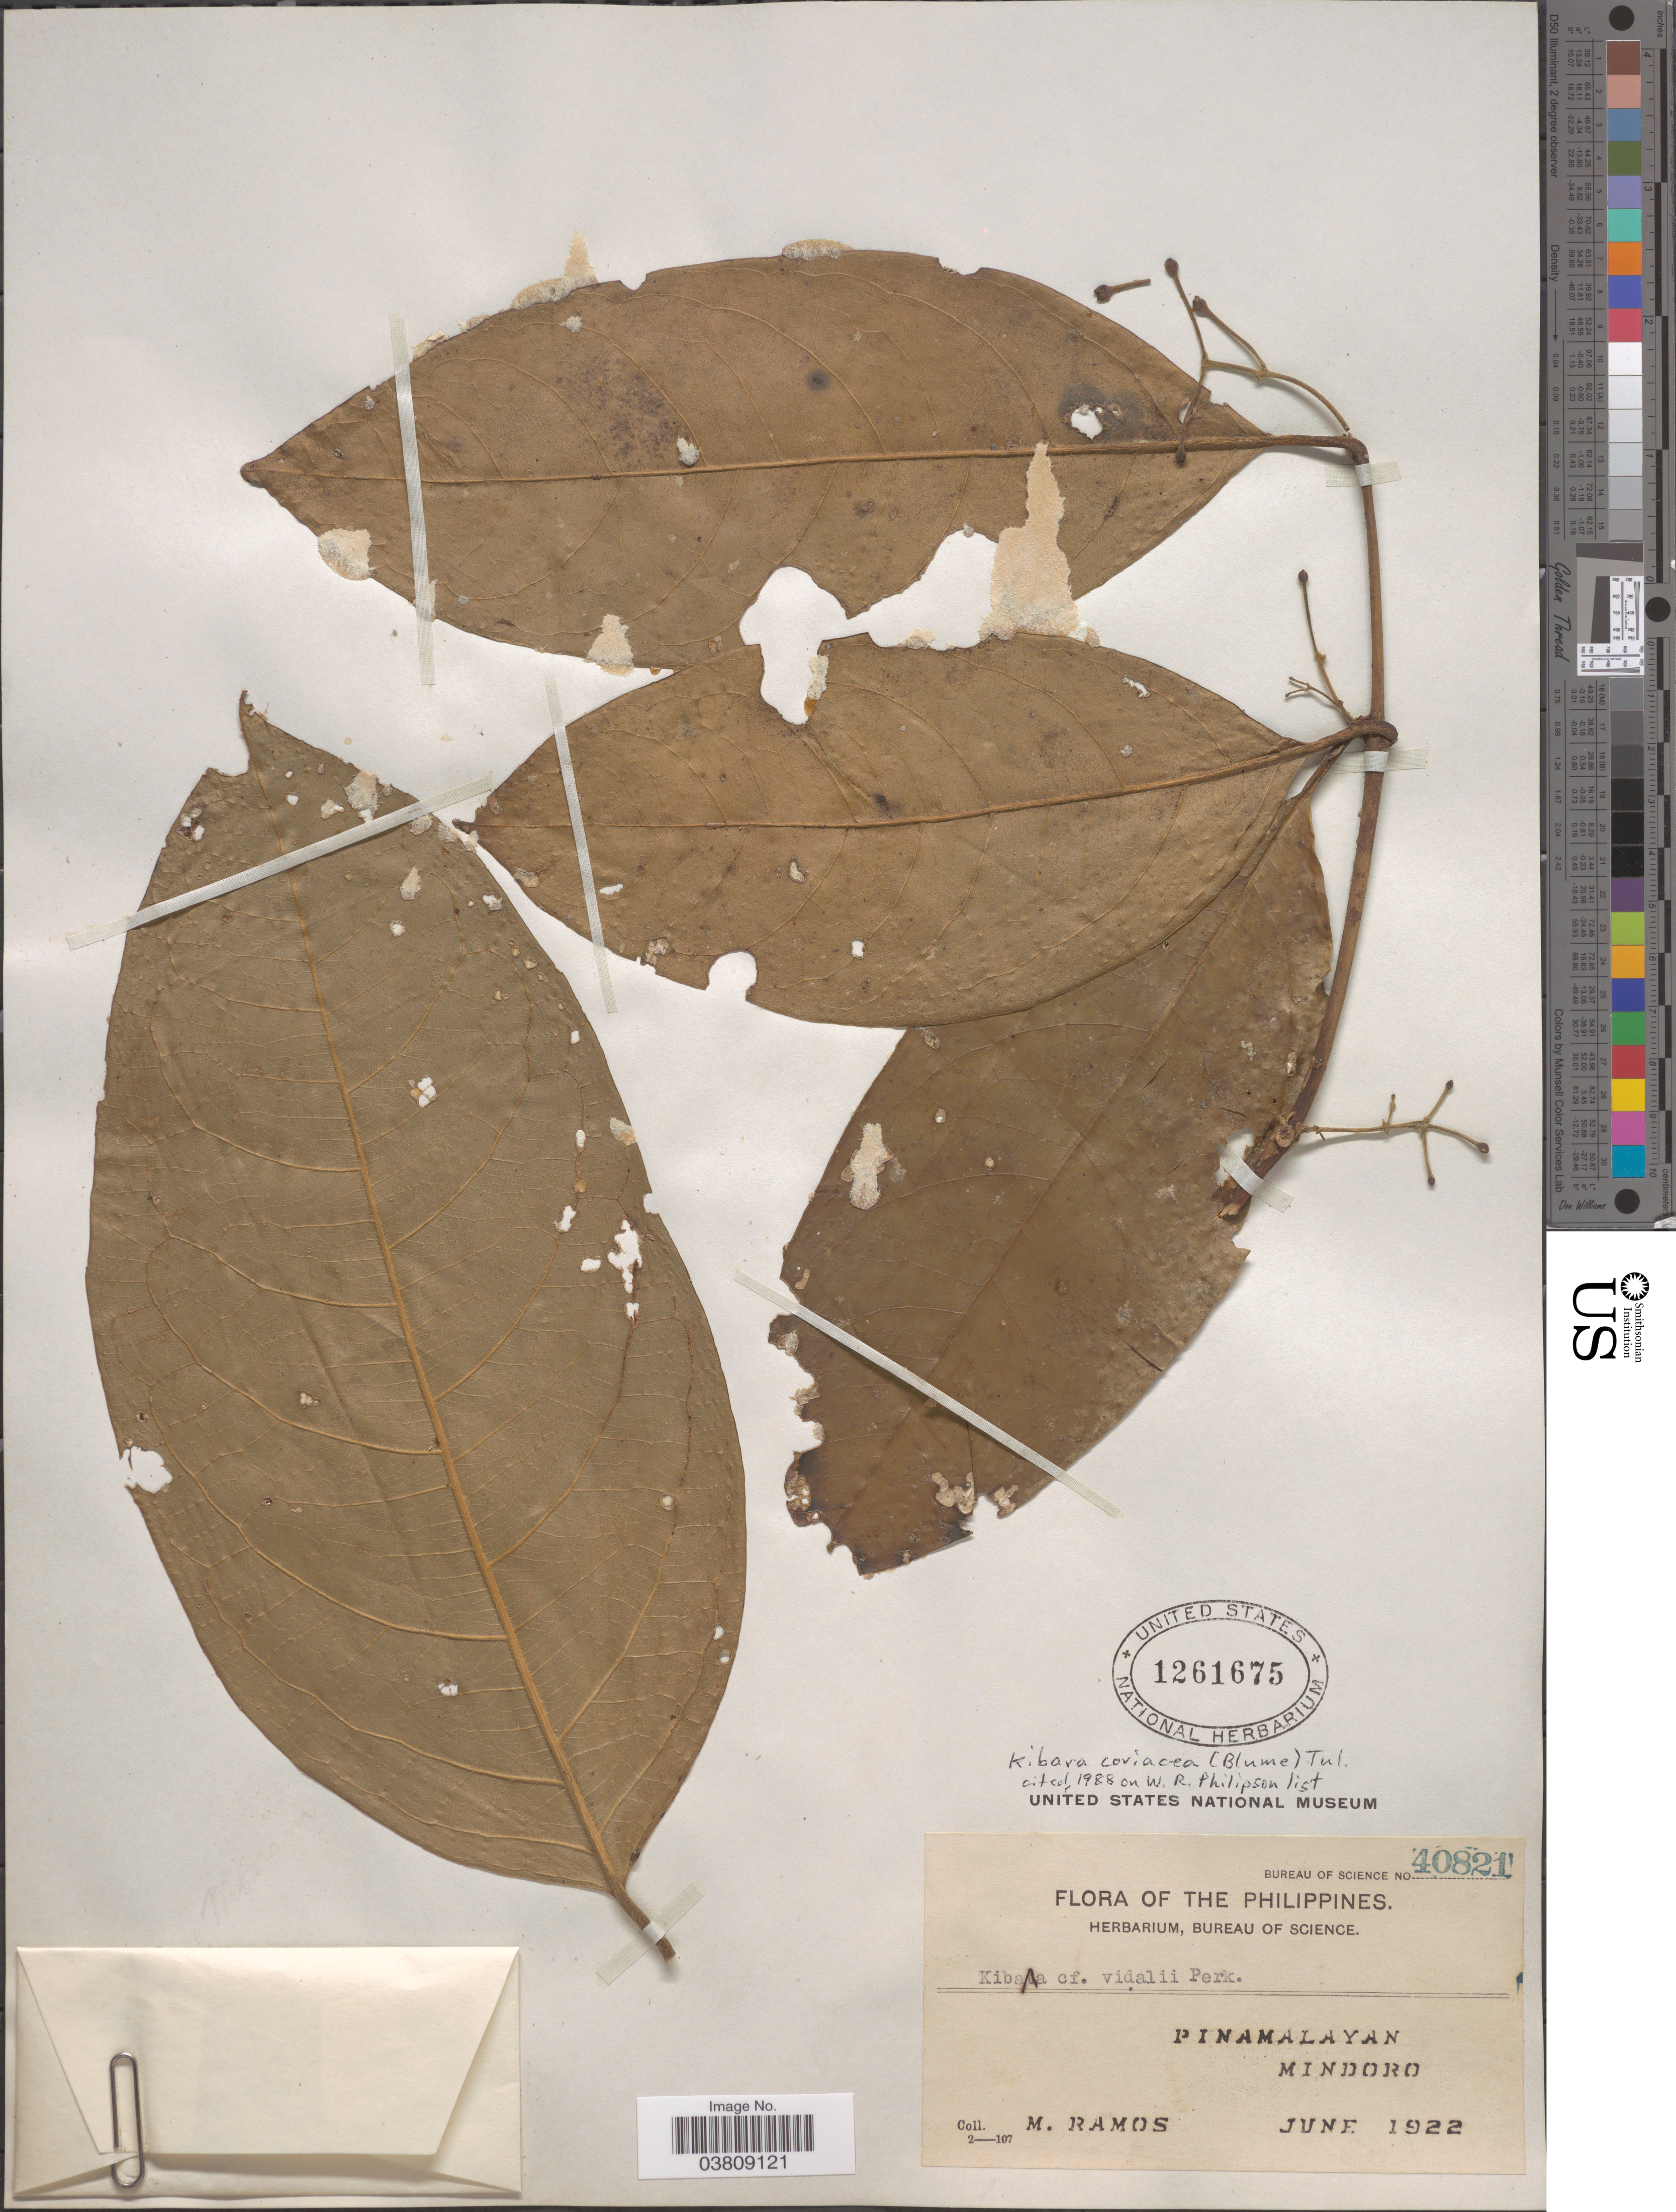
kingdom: Plantae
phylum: Tracheophyta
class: Magnoliopsida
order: Laurales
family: Monimiaceae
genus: Kibara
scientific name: Kibara coriacea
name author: (Blume) Hook. f. & Thomson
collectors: M. Ramos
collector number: Bureau of Science 40821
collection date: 1922-06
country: Philippines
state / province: Mimaropa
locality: Pinamalayan. Mindoro.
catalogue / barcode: US 1261675